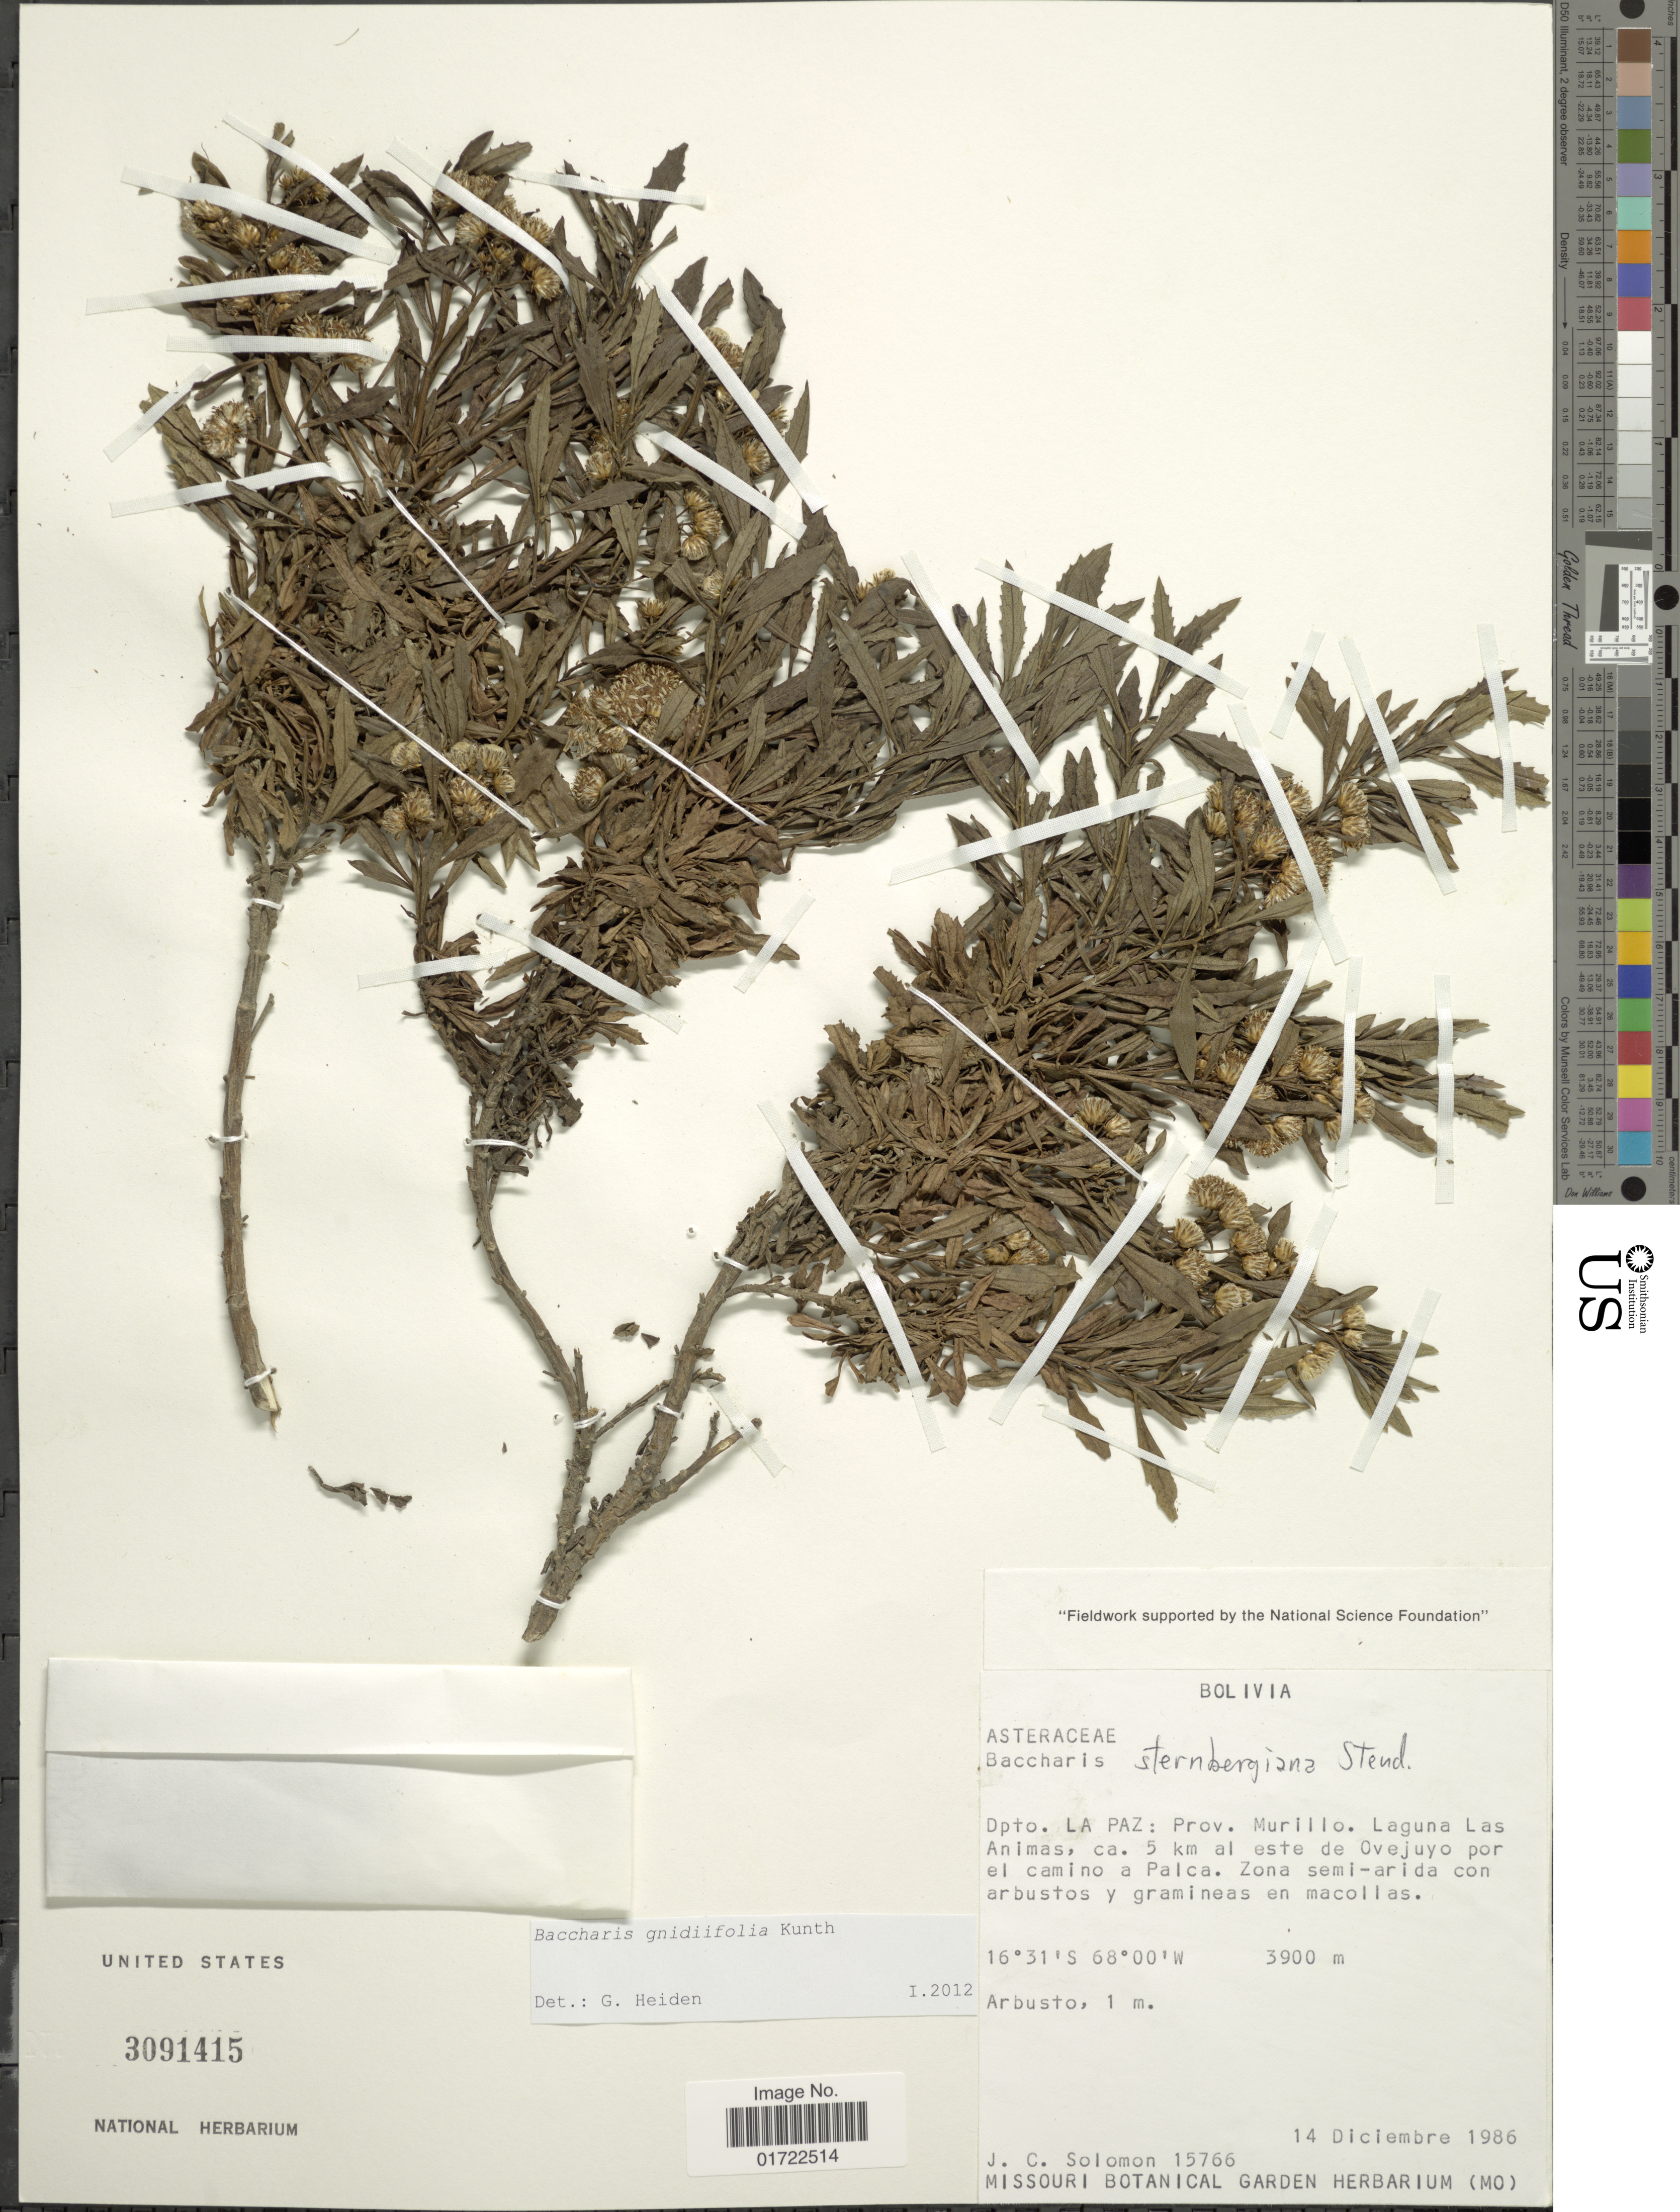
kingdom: Plantae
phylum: Tracheophyta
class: Magnoliopsida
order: Asterales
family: Asteraceae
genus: Baccharis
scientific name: Baccharis gnidiifolia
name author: Kunth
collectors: J. C. Solomon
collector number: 15766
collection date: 1986-12-14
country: Bolivia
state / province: La Paz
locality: Prov. Murillo. Laguna las Animas, ca. 5 km al este de Ovejuyo por el camino a Palca.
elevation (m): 3900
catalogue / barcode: US 3091415